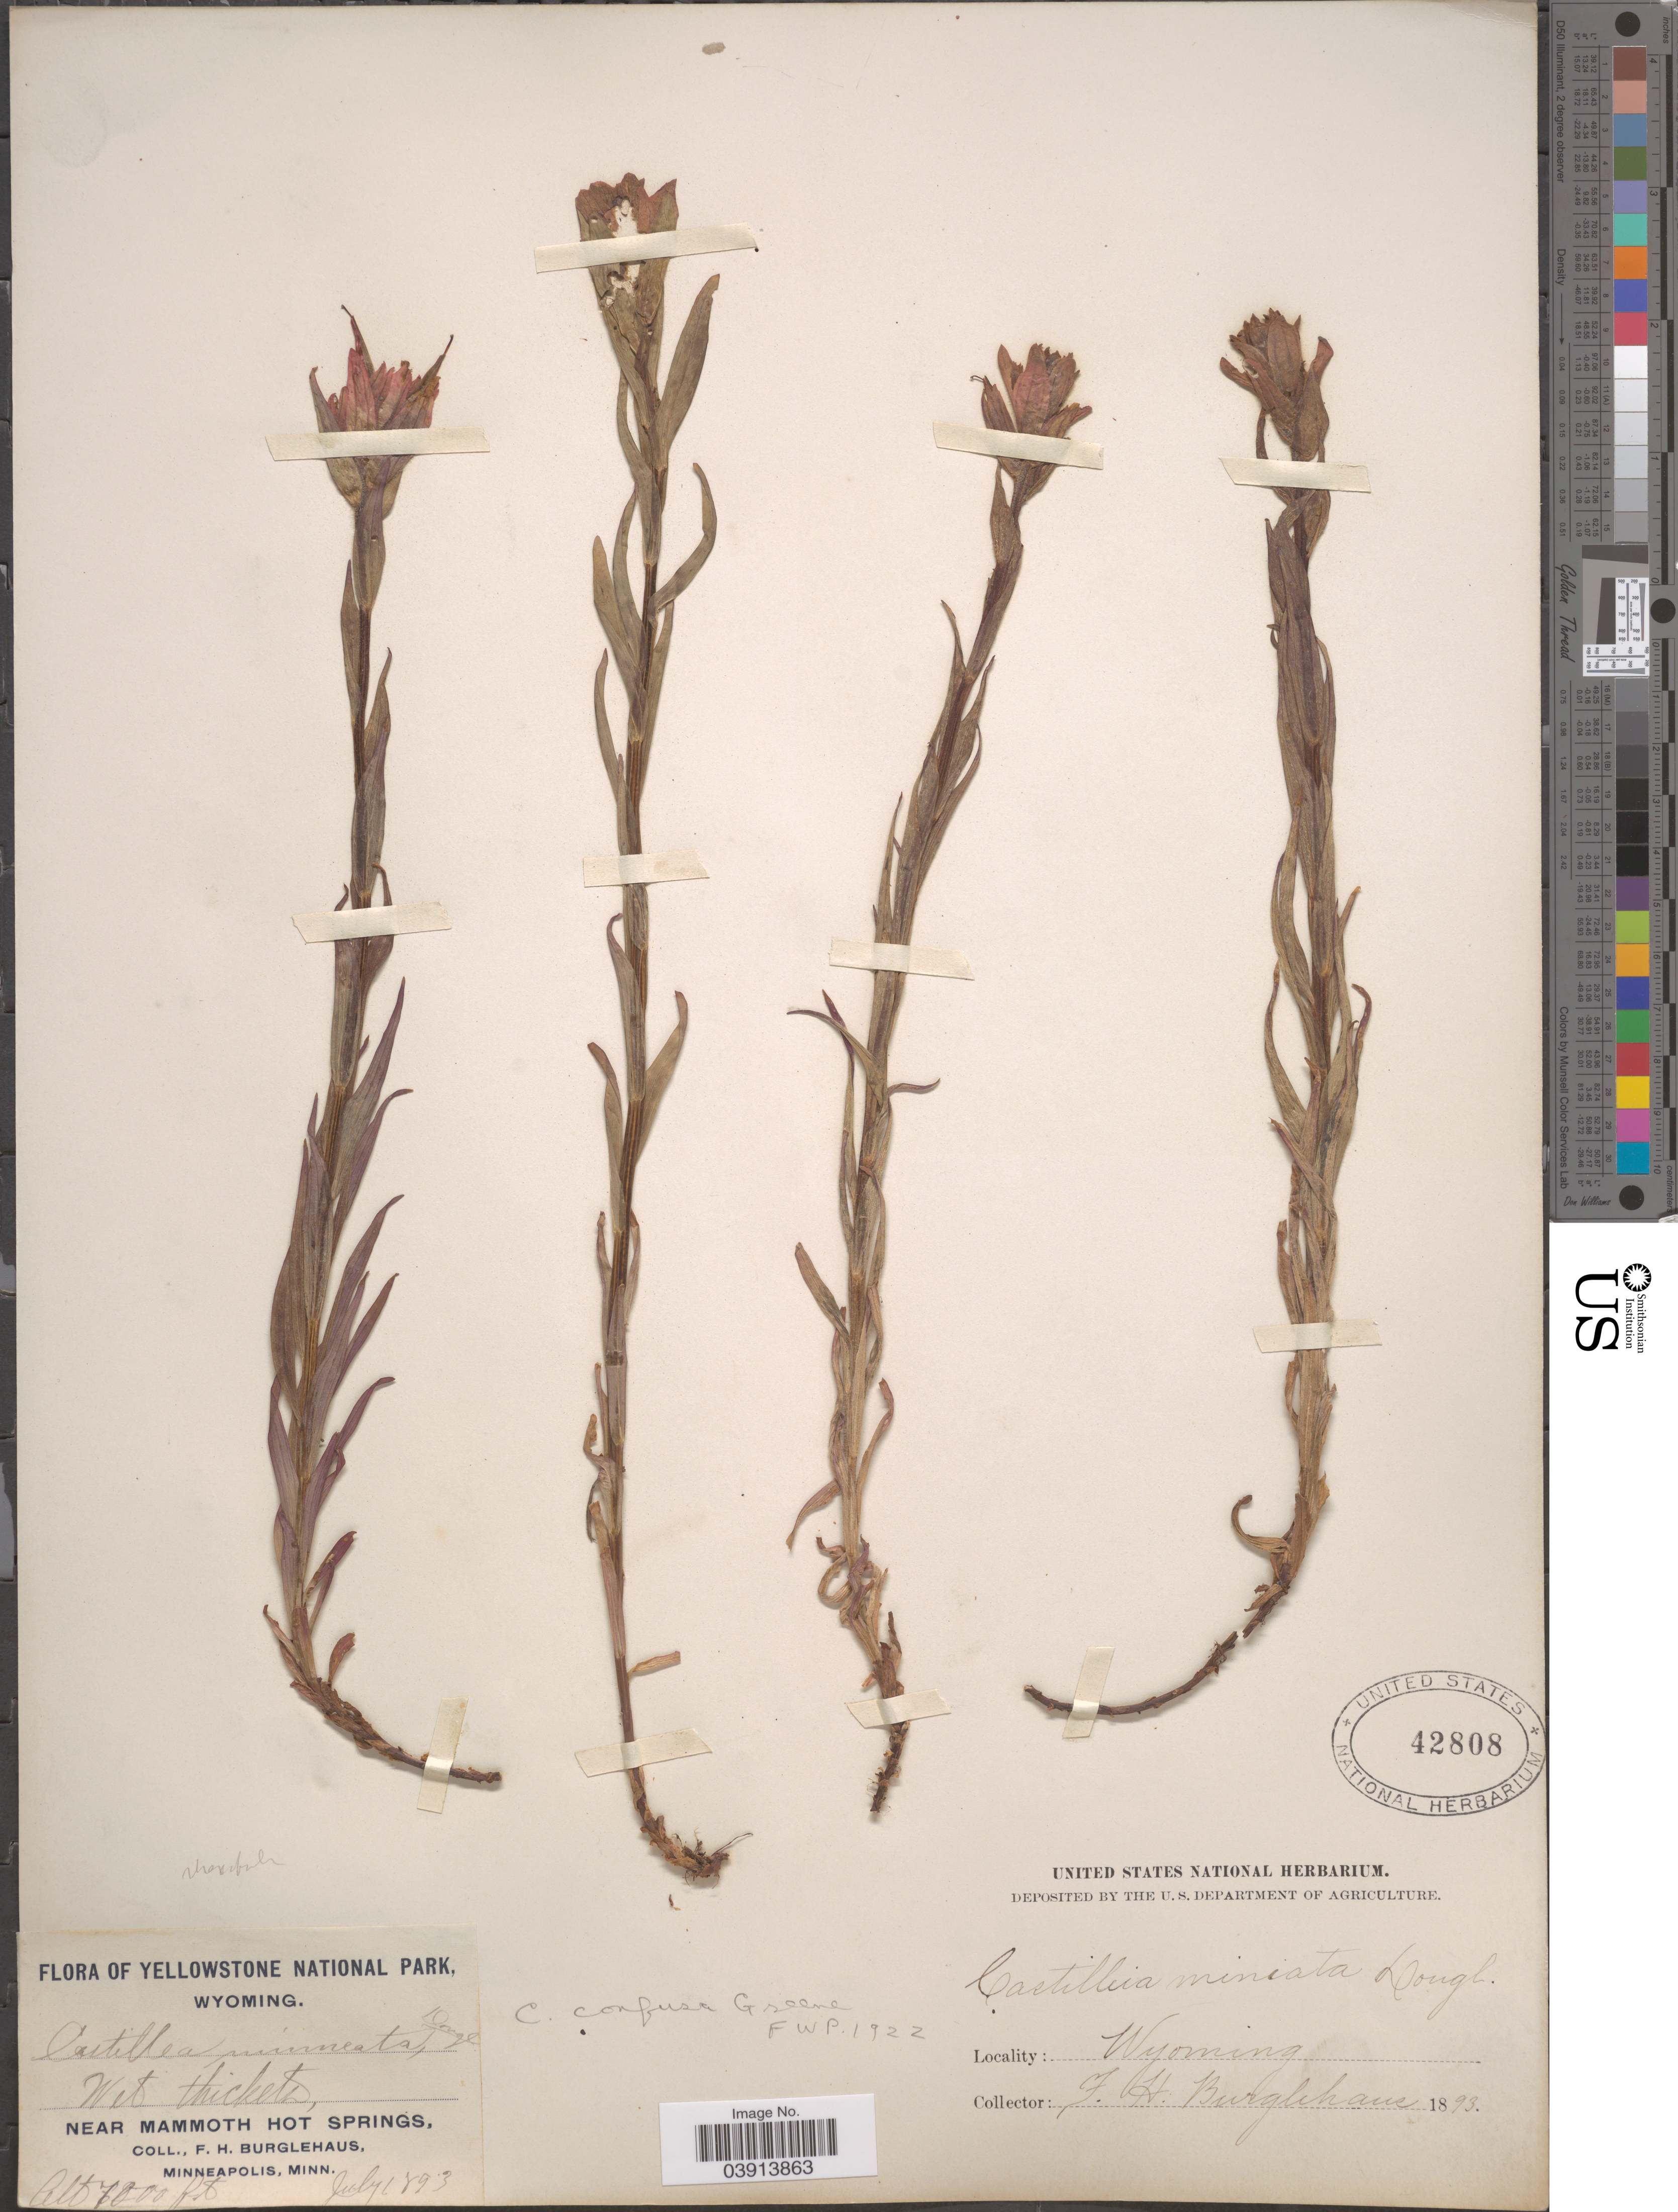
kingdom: Plantae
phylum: Tracheophyta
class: Magnoliopsida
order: Lamiales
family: Orobanchaceae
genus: Castilleja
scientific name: Castilleja rhexiifolia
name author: Rydb.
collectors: F. Burglehaus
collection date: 1893-07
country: United States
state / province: Wyoming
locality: Yellowstone National Park. Near Mammoth Hot Springs.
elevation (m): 2134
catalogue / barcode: US 42808